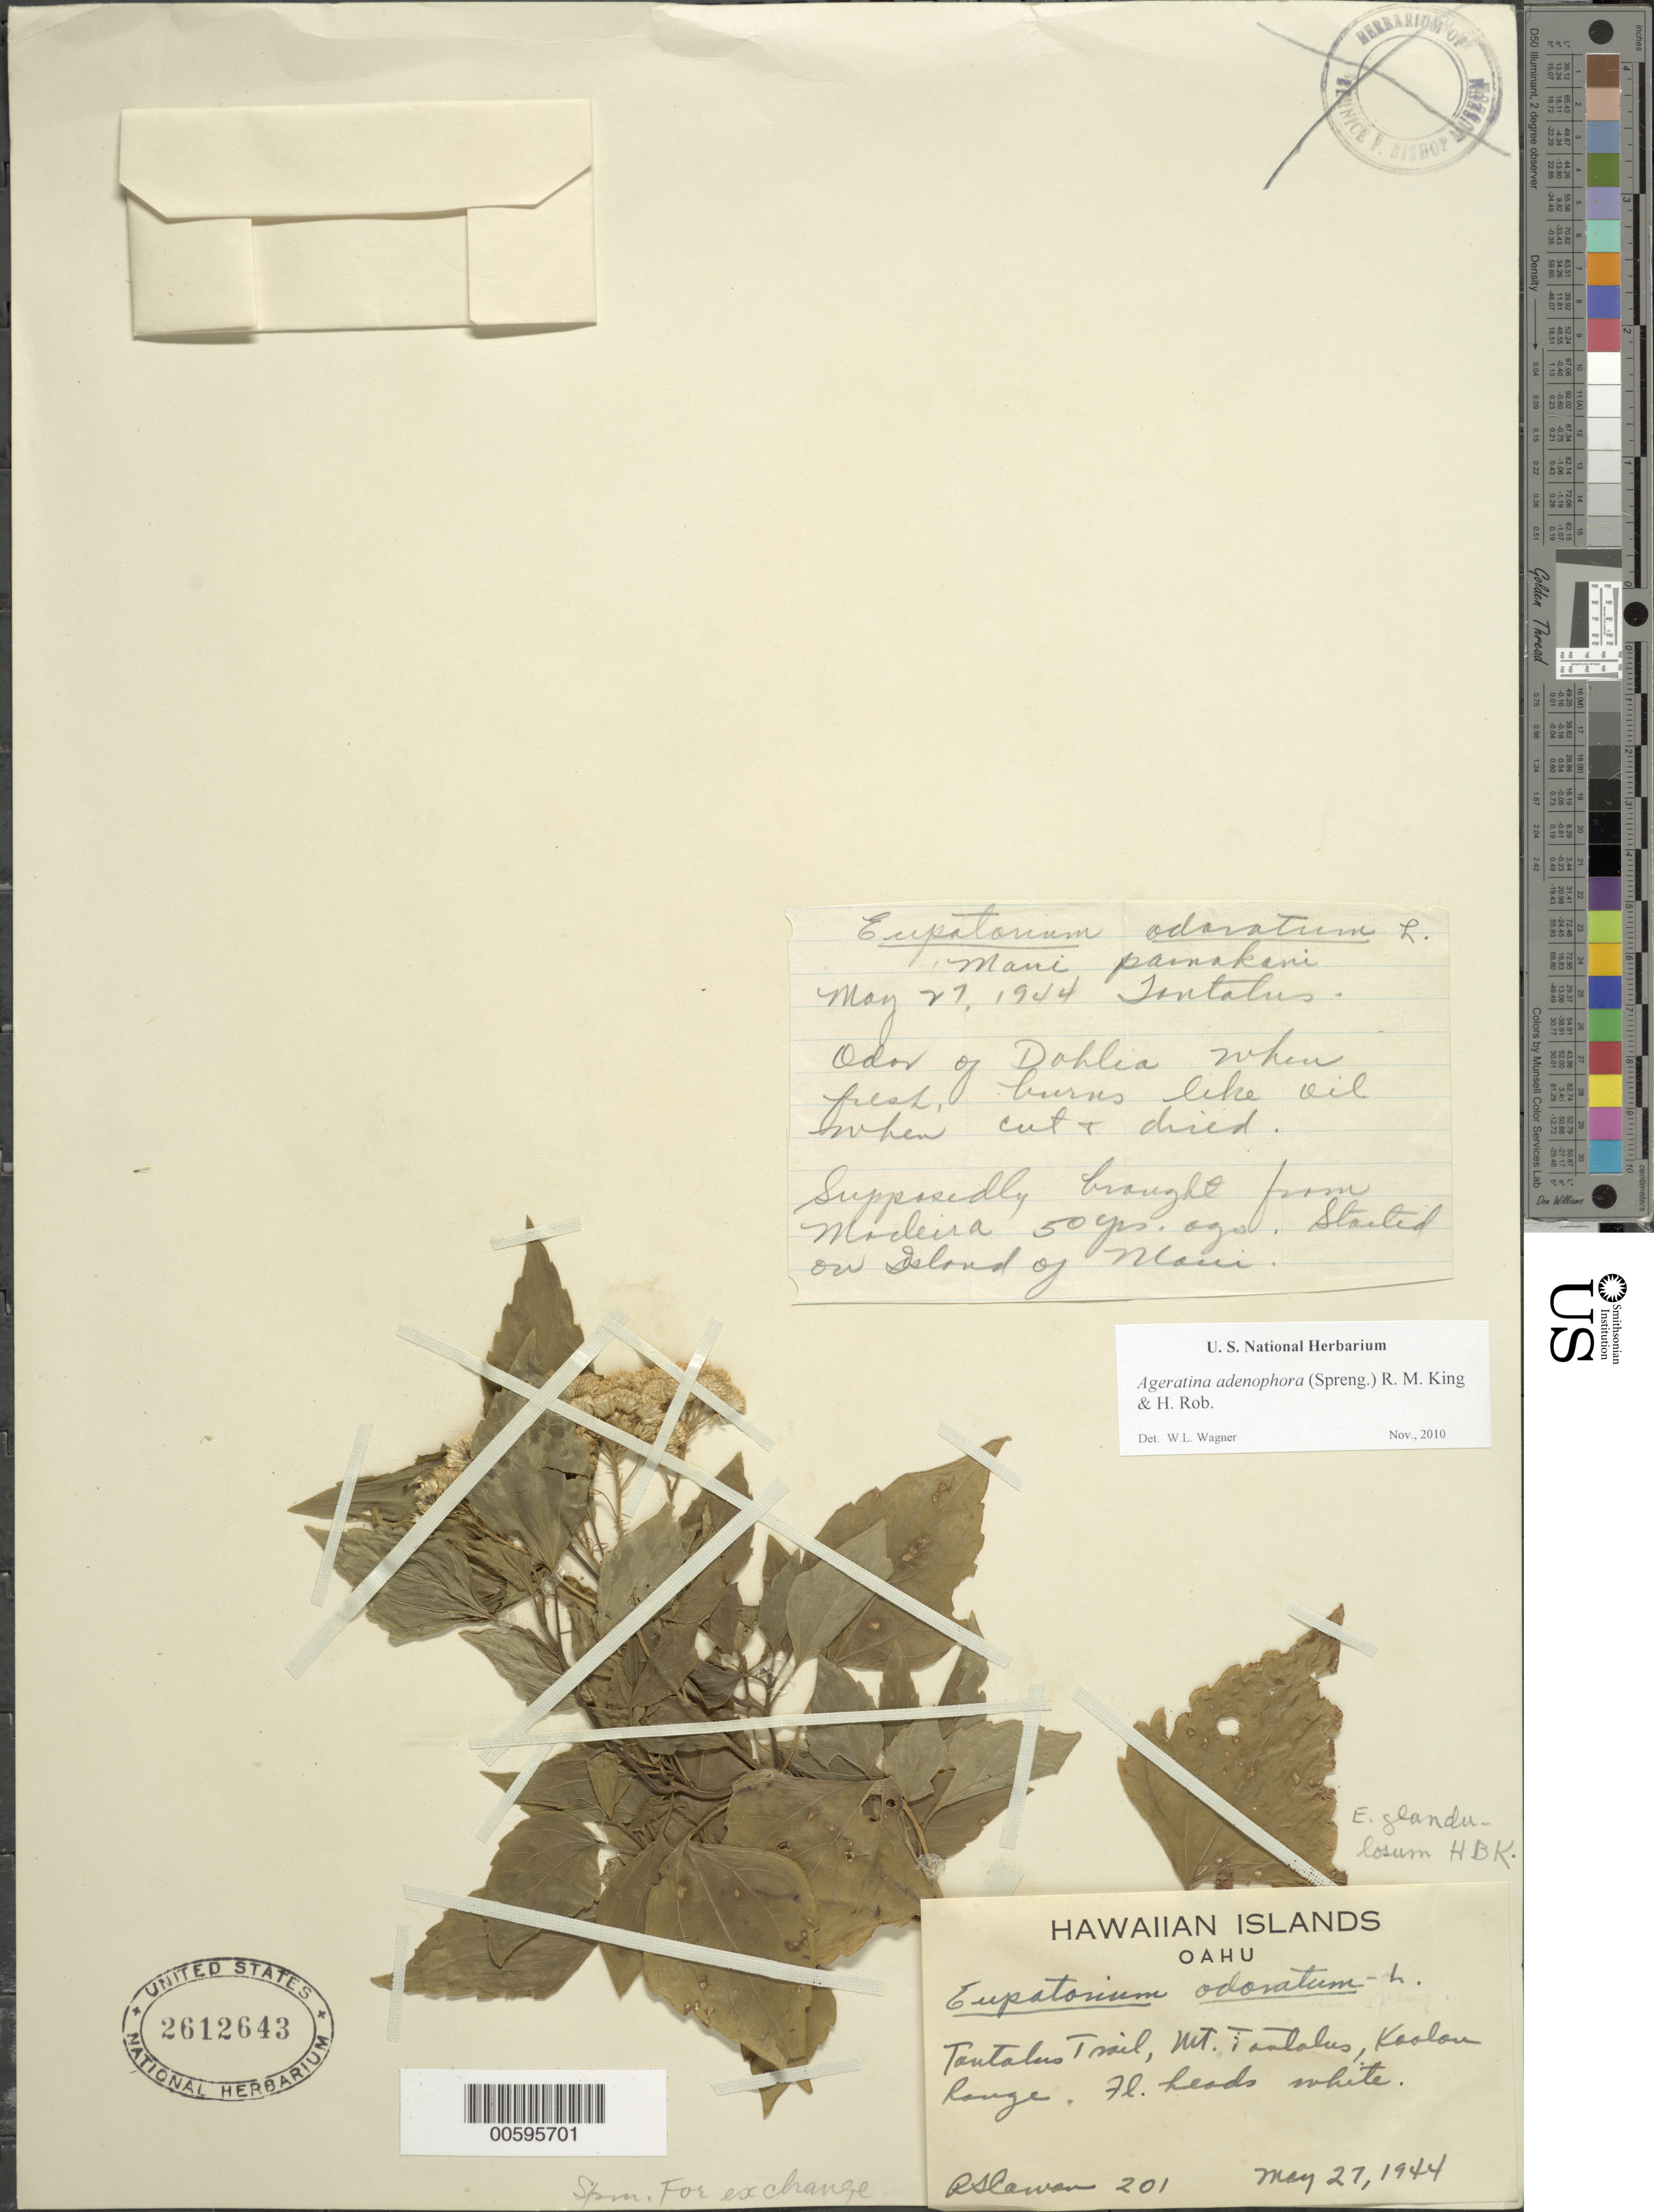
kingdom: Plantae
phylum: Tracheophyta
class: Magnoliopsida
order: Asterales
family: Asteraceae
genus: Ageratina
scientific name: Ageratina adenophora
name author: (Spreng.) R.M. King & H. Rob.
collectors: R. Slowan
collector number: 201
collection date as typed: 27 May 1944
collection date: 1944-05-27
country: United States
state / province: Hawaii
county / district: Honolulu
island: Oahu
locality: Tantalus Trail, Mt. Tantalus, Koolau Range.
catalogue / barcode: US 2612643